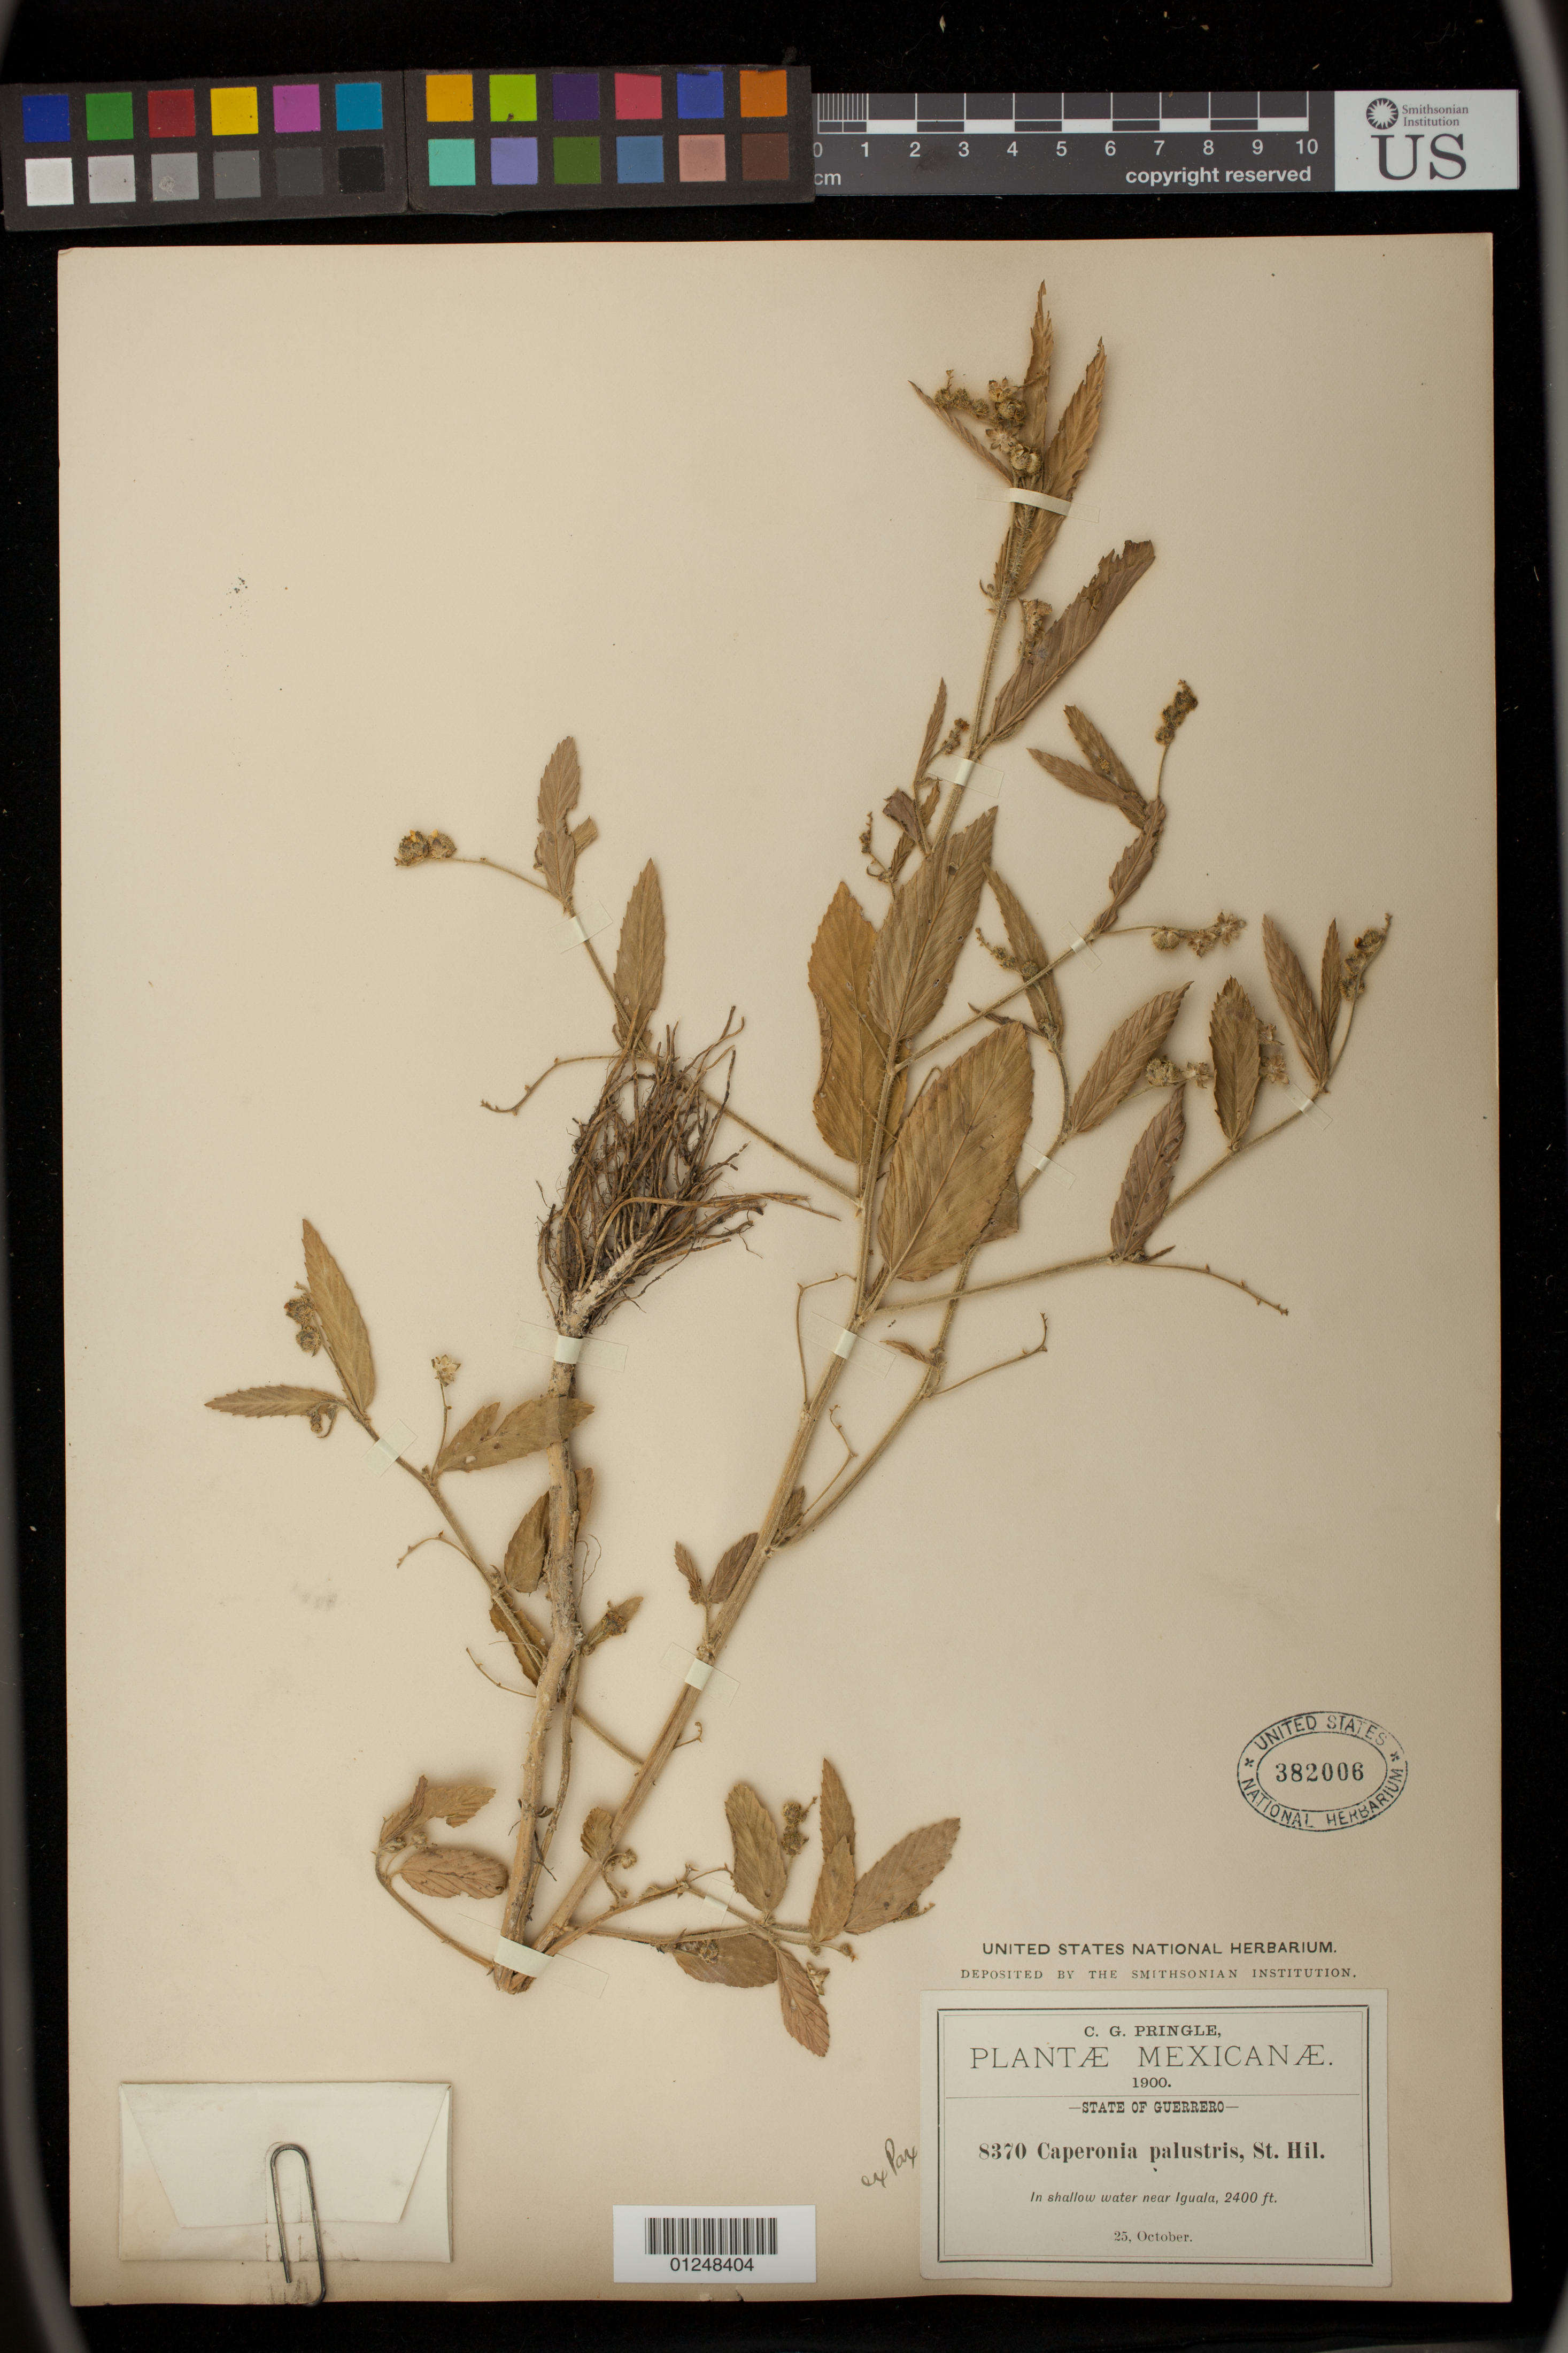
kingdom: Plantae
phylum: Tracheophyta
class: Magnoliopsida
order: Malpighiales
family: Euphorbiaceae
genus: Caperonia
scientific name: Caperonia palustris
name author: (L.) A. St.-Hil.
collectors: C. G. Pringle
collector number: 8370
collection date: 1900-10-25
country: Mexico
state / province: Guerrero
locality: In shallow water near Iguala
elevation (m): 732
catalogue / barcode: US 382006